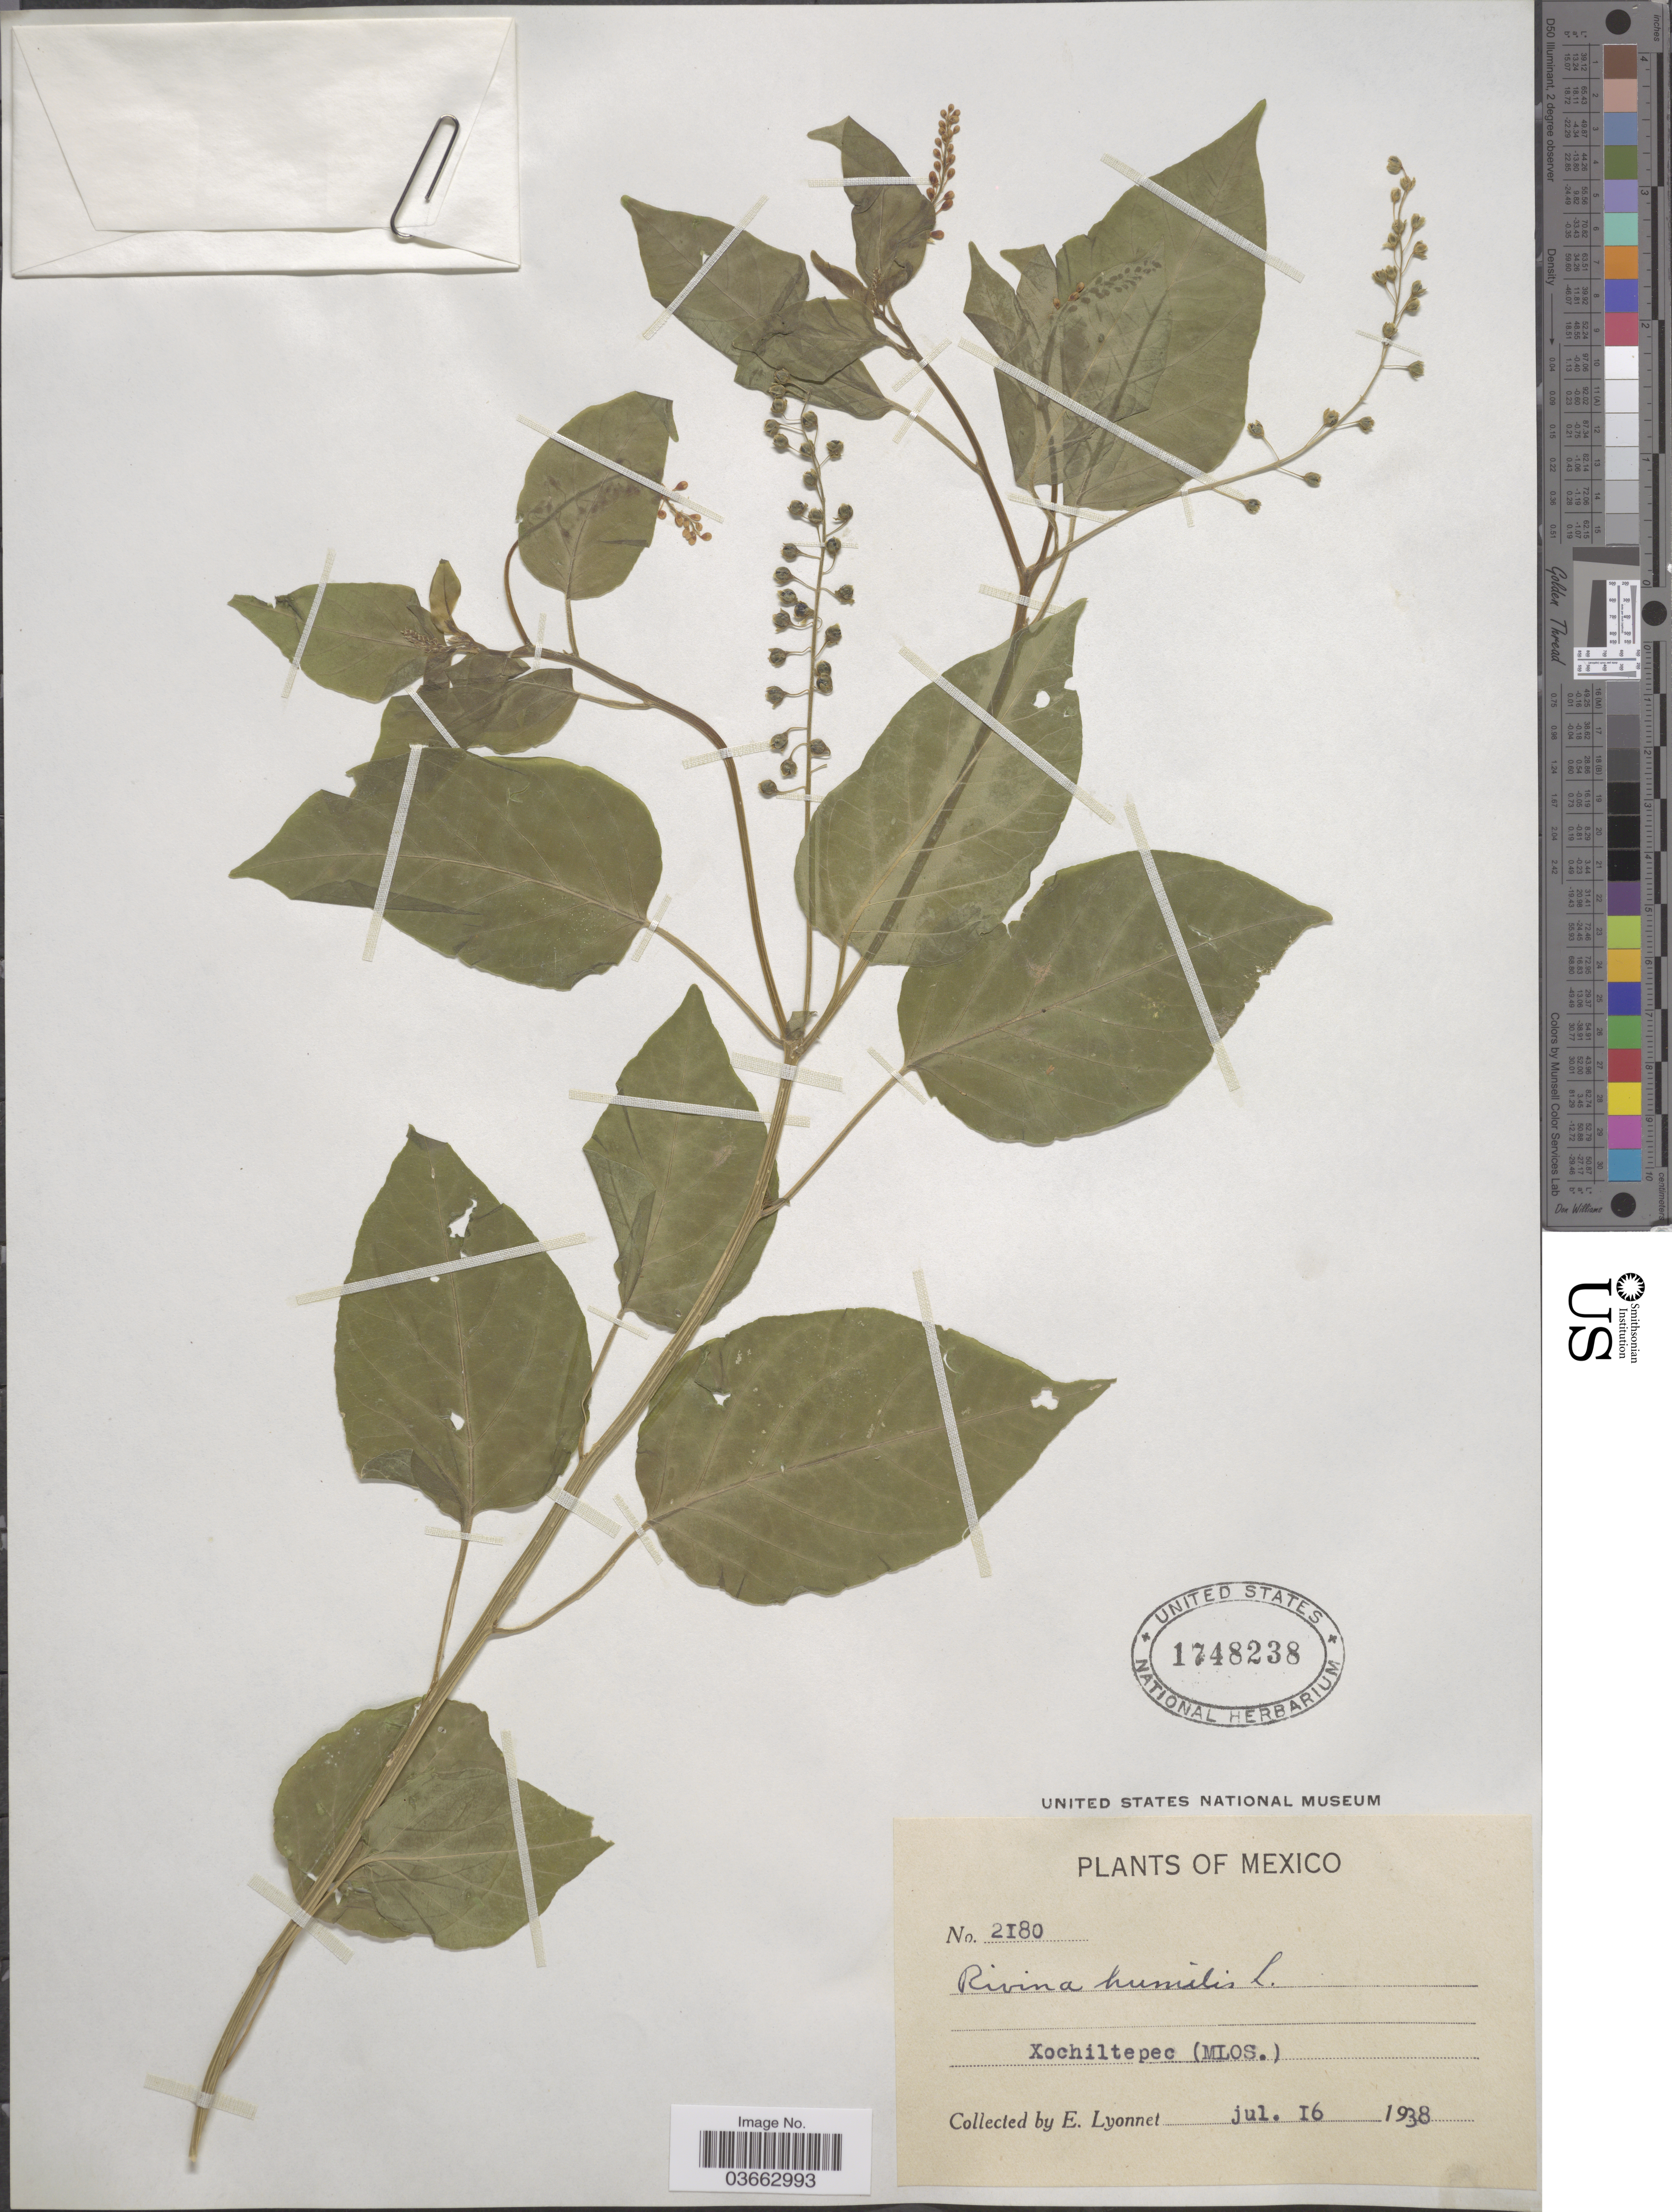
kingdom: Plantae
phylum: Tracheophyta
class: Magnoliopsida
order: Caryophyllales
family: Phytolaccaceae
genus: Rivina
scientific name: Rivina humilis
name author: L.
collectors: E. Lyonnet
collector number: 2180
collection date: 1938-07-16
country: Mexico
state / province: Morelos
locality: Xochiltepec.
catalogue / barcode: US 1748238